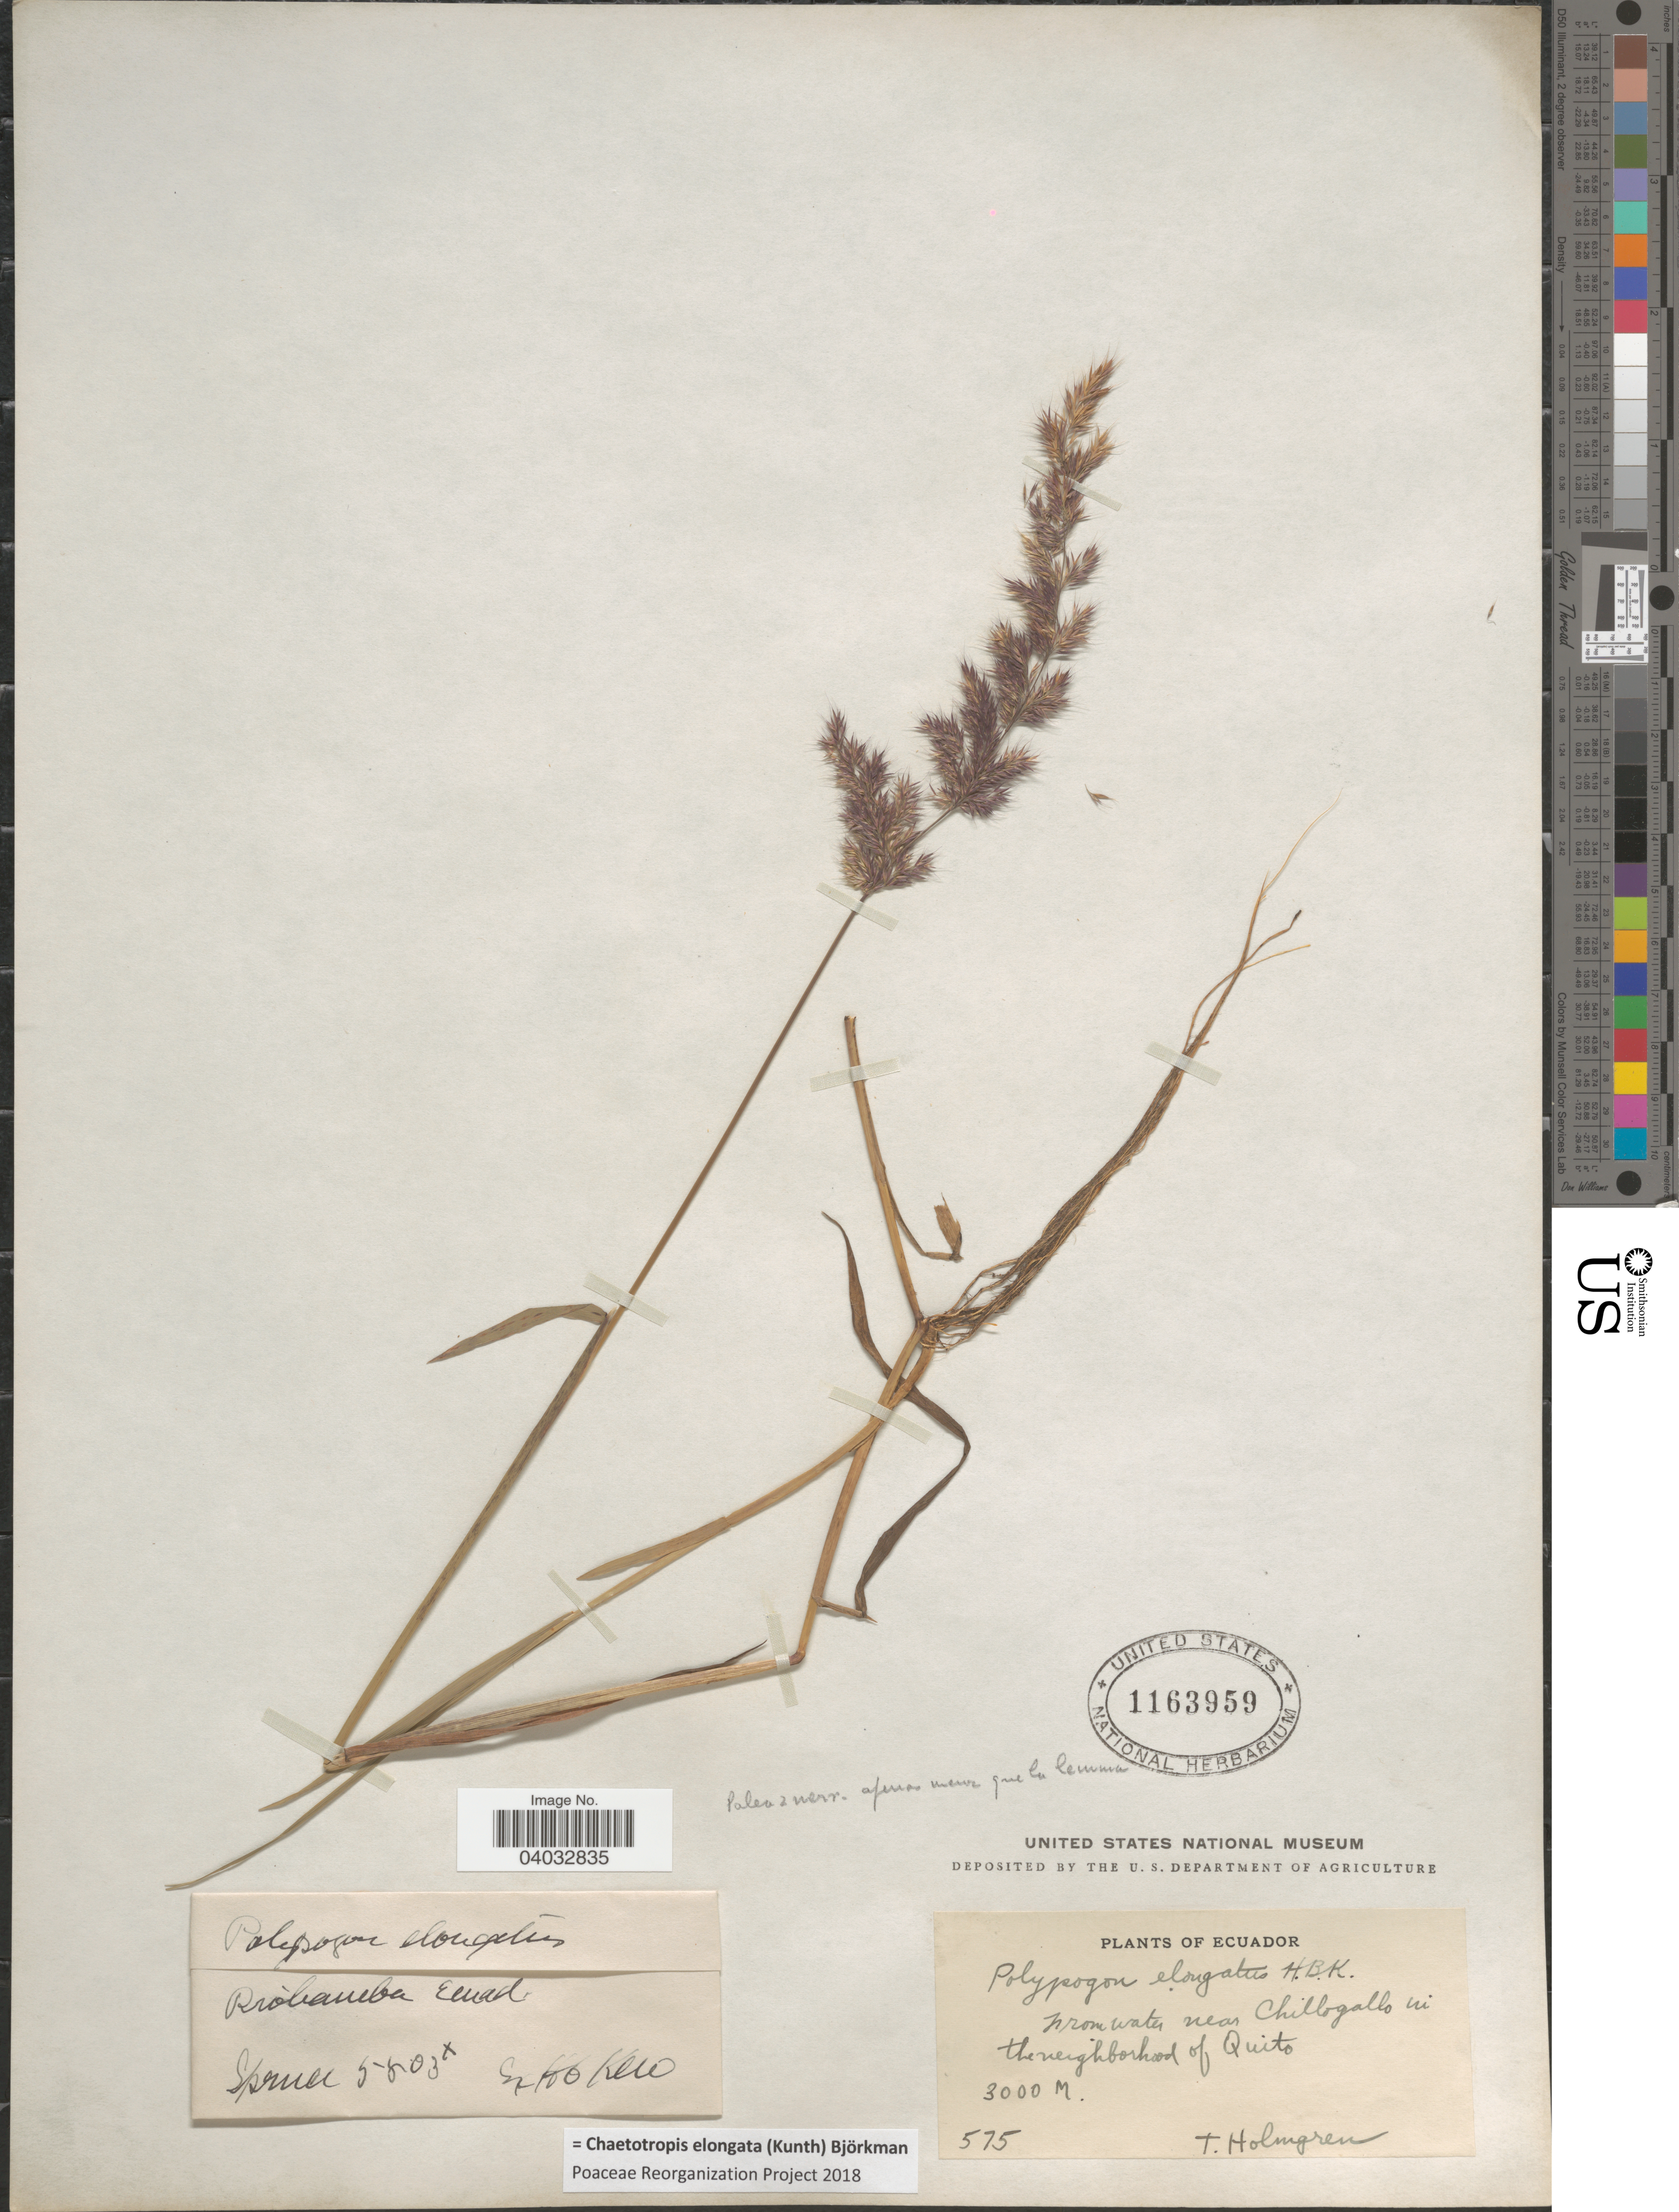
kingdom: Plantae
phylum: Tracheophyta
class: Liliopsida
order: Poales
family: Poaceae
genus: Chaetotropis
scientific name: Chaetotropis elongata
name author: (Kunth) Björkman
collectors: -. Spruce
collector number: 5803*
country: Ecuador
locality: Riobamba.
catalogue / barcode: US 1163959-2